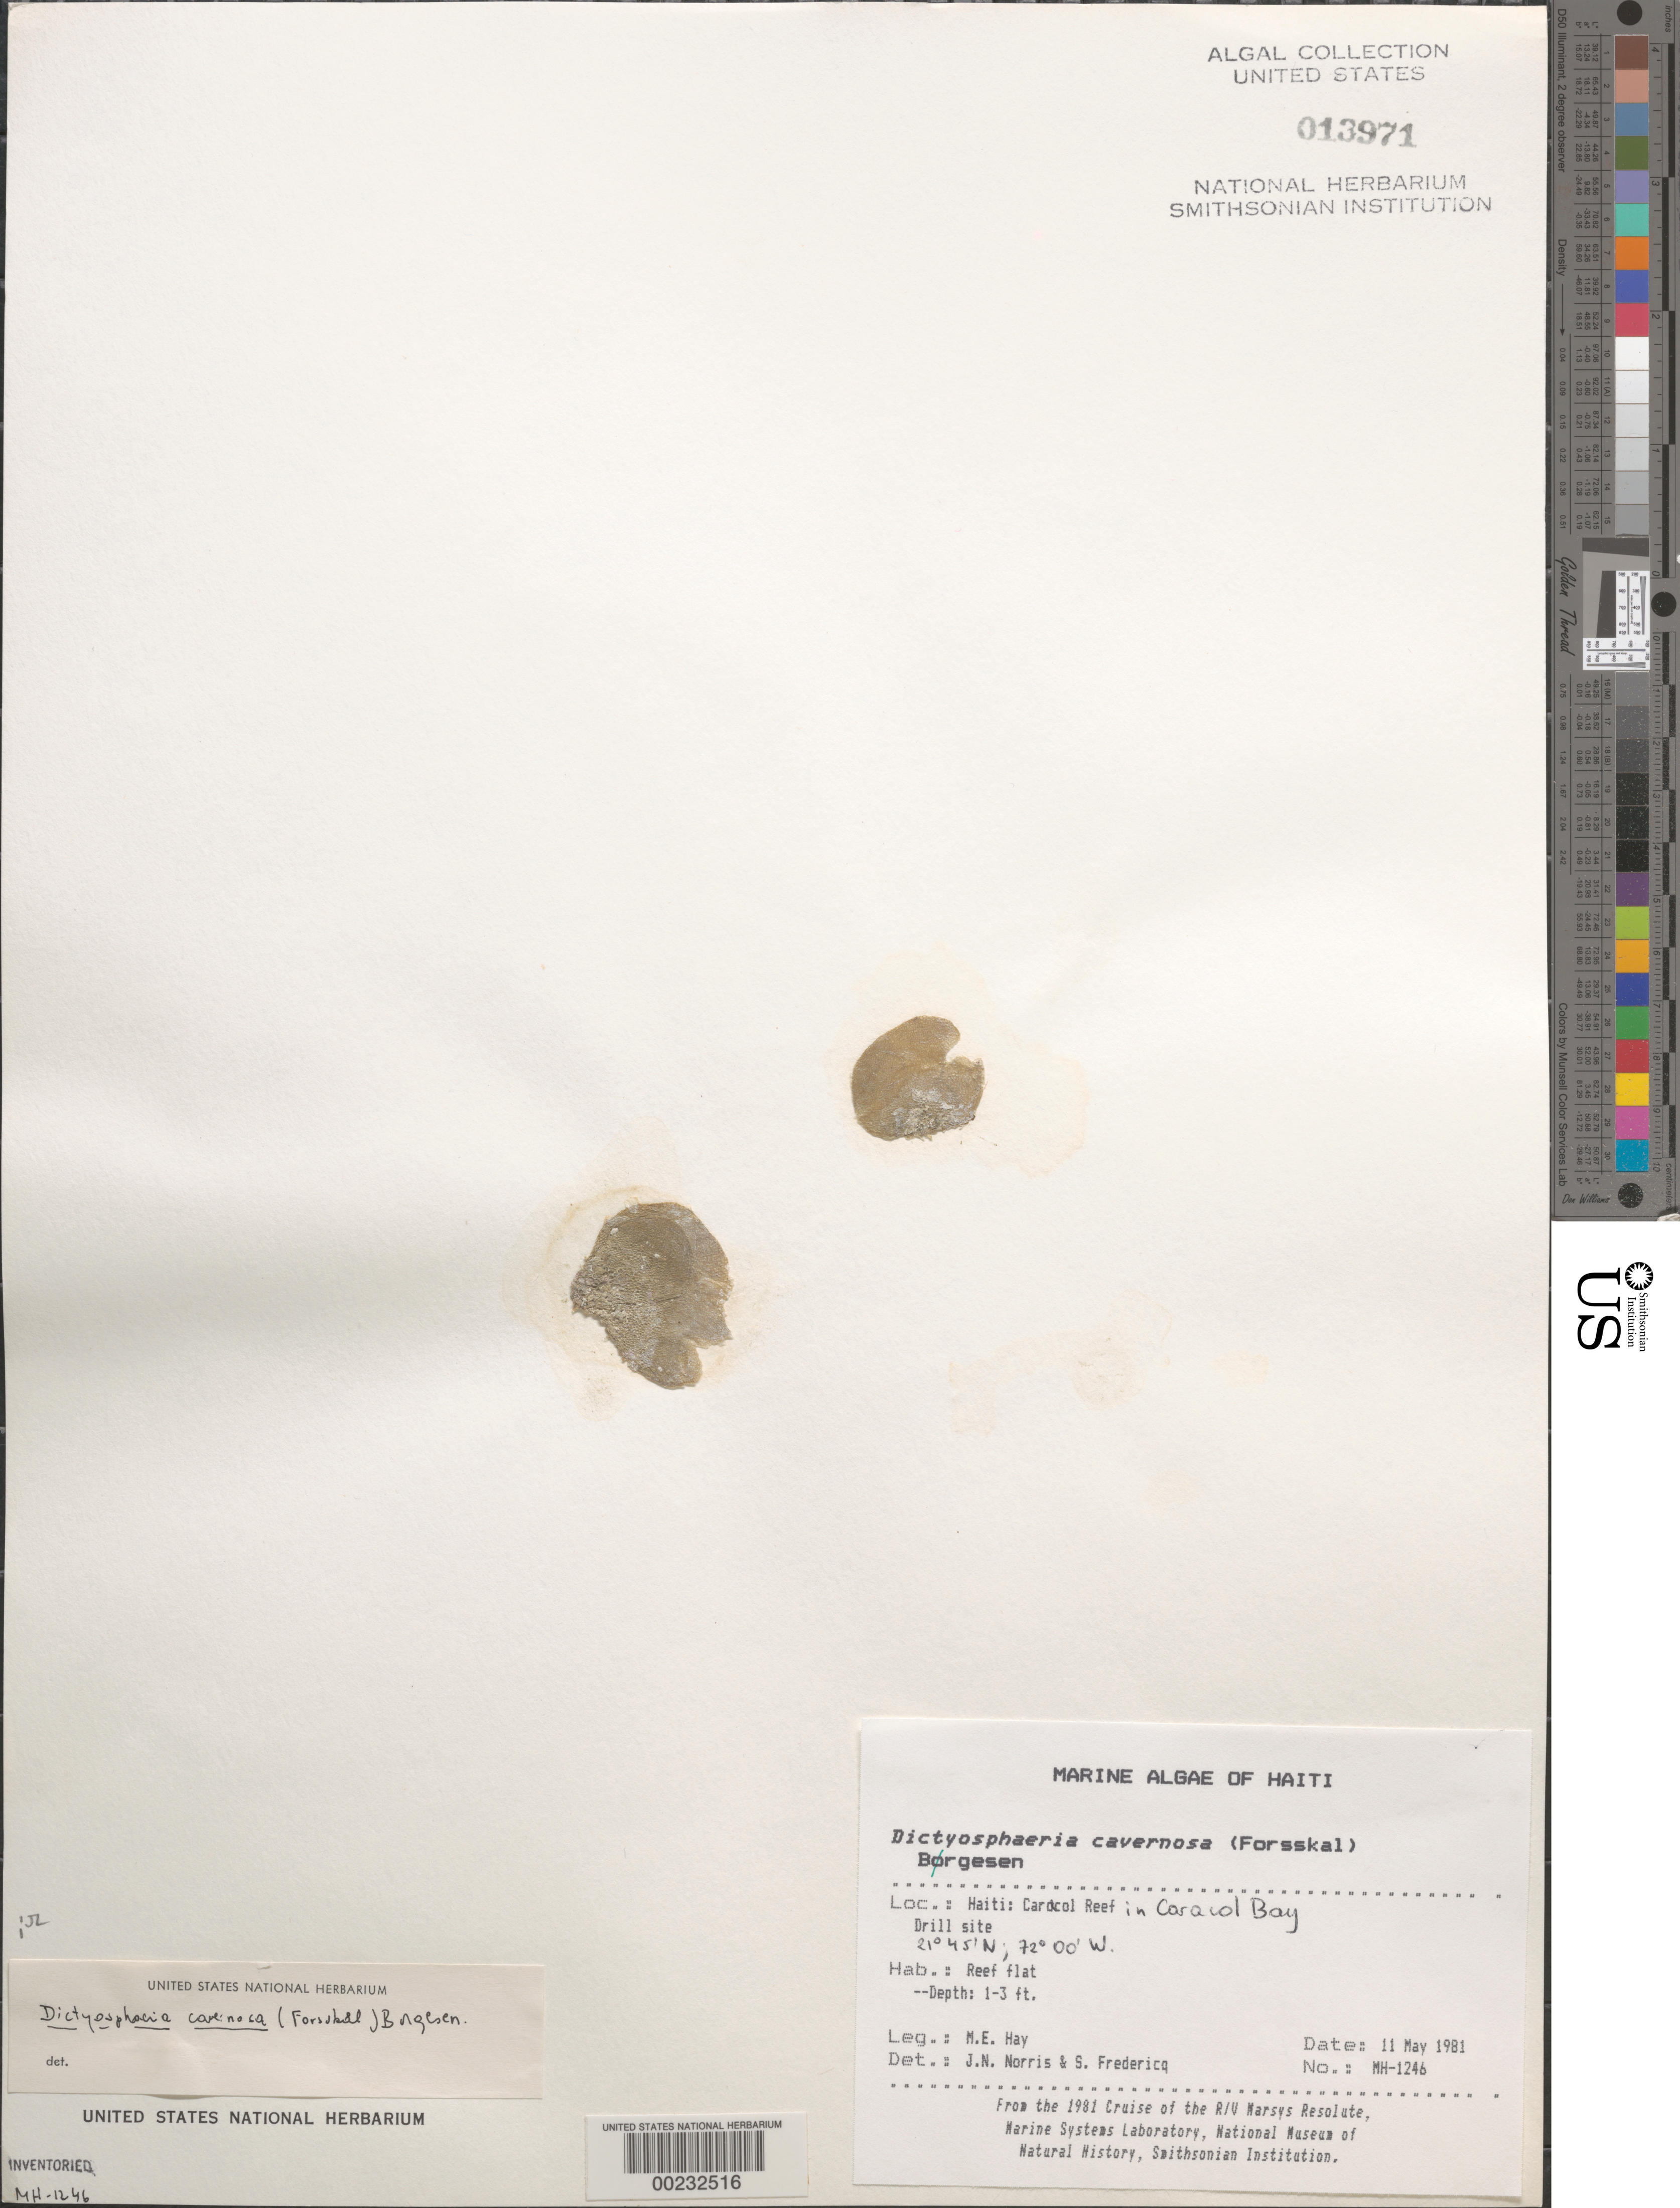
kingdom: Plantae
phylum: Chlorophyta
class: Ulvophyceae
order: Siphonocladales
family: Siphonocladaceae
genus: Dictyosphaeria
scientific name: Dictyosphaeria cavernosa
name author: (Forssk.) Børgesen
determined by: Norris, J. N.; Fredericq, S.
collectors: M. E. Hay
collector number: MEH-1246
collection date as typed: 11 May 1981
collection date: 1981-05-11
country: Haiti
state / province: Nord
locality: Caracol Reef, Caracol Bay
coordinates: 21 45'N, 72 00'W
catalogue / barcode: US 13971